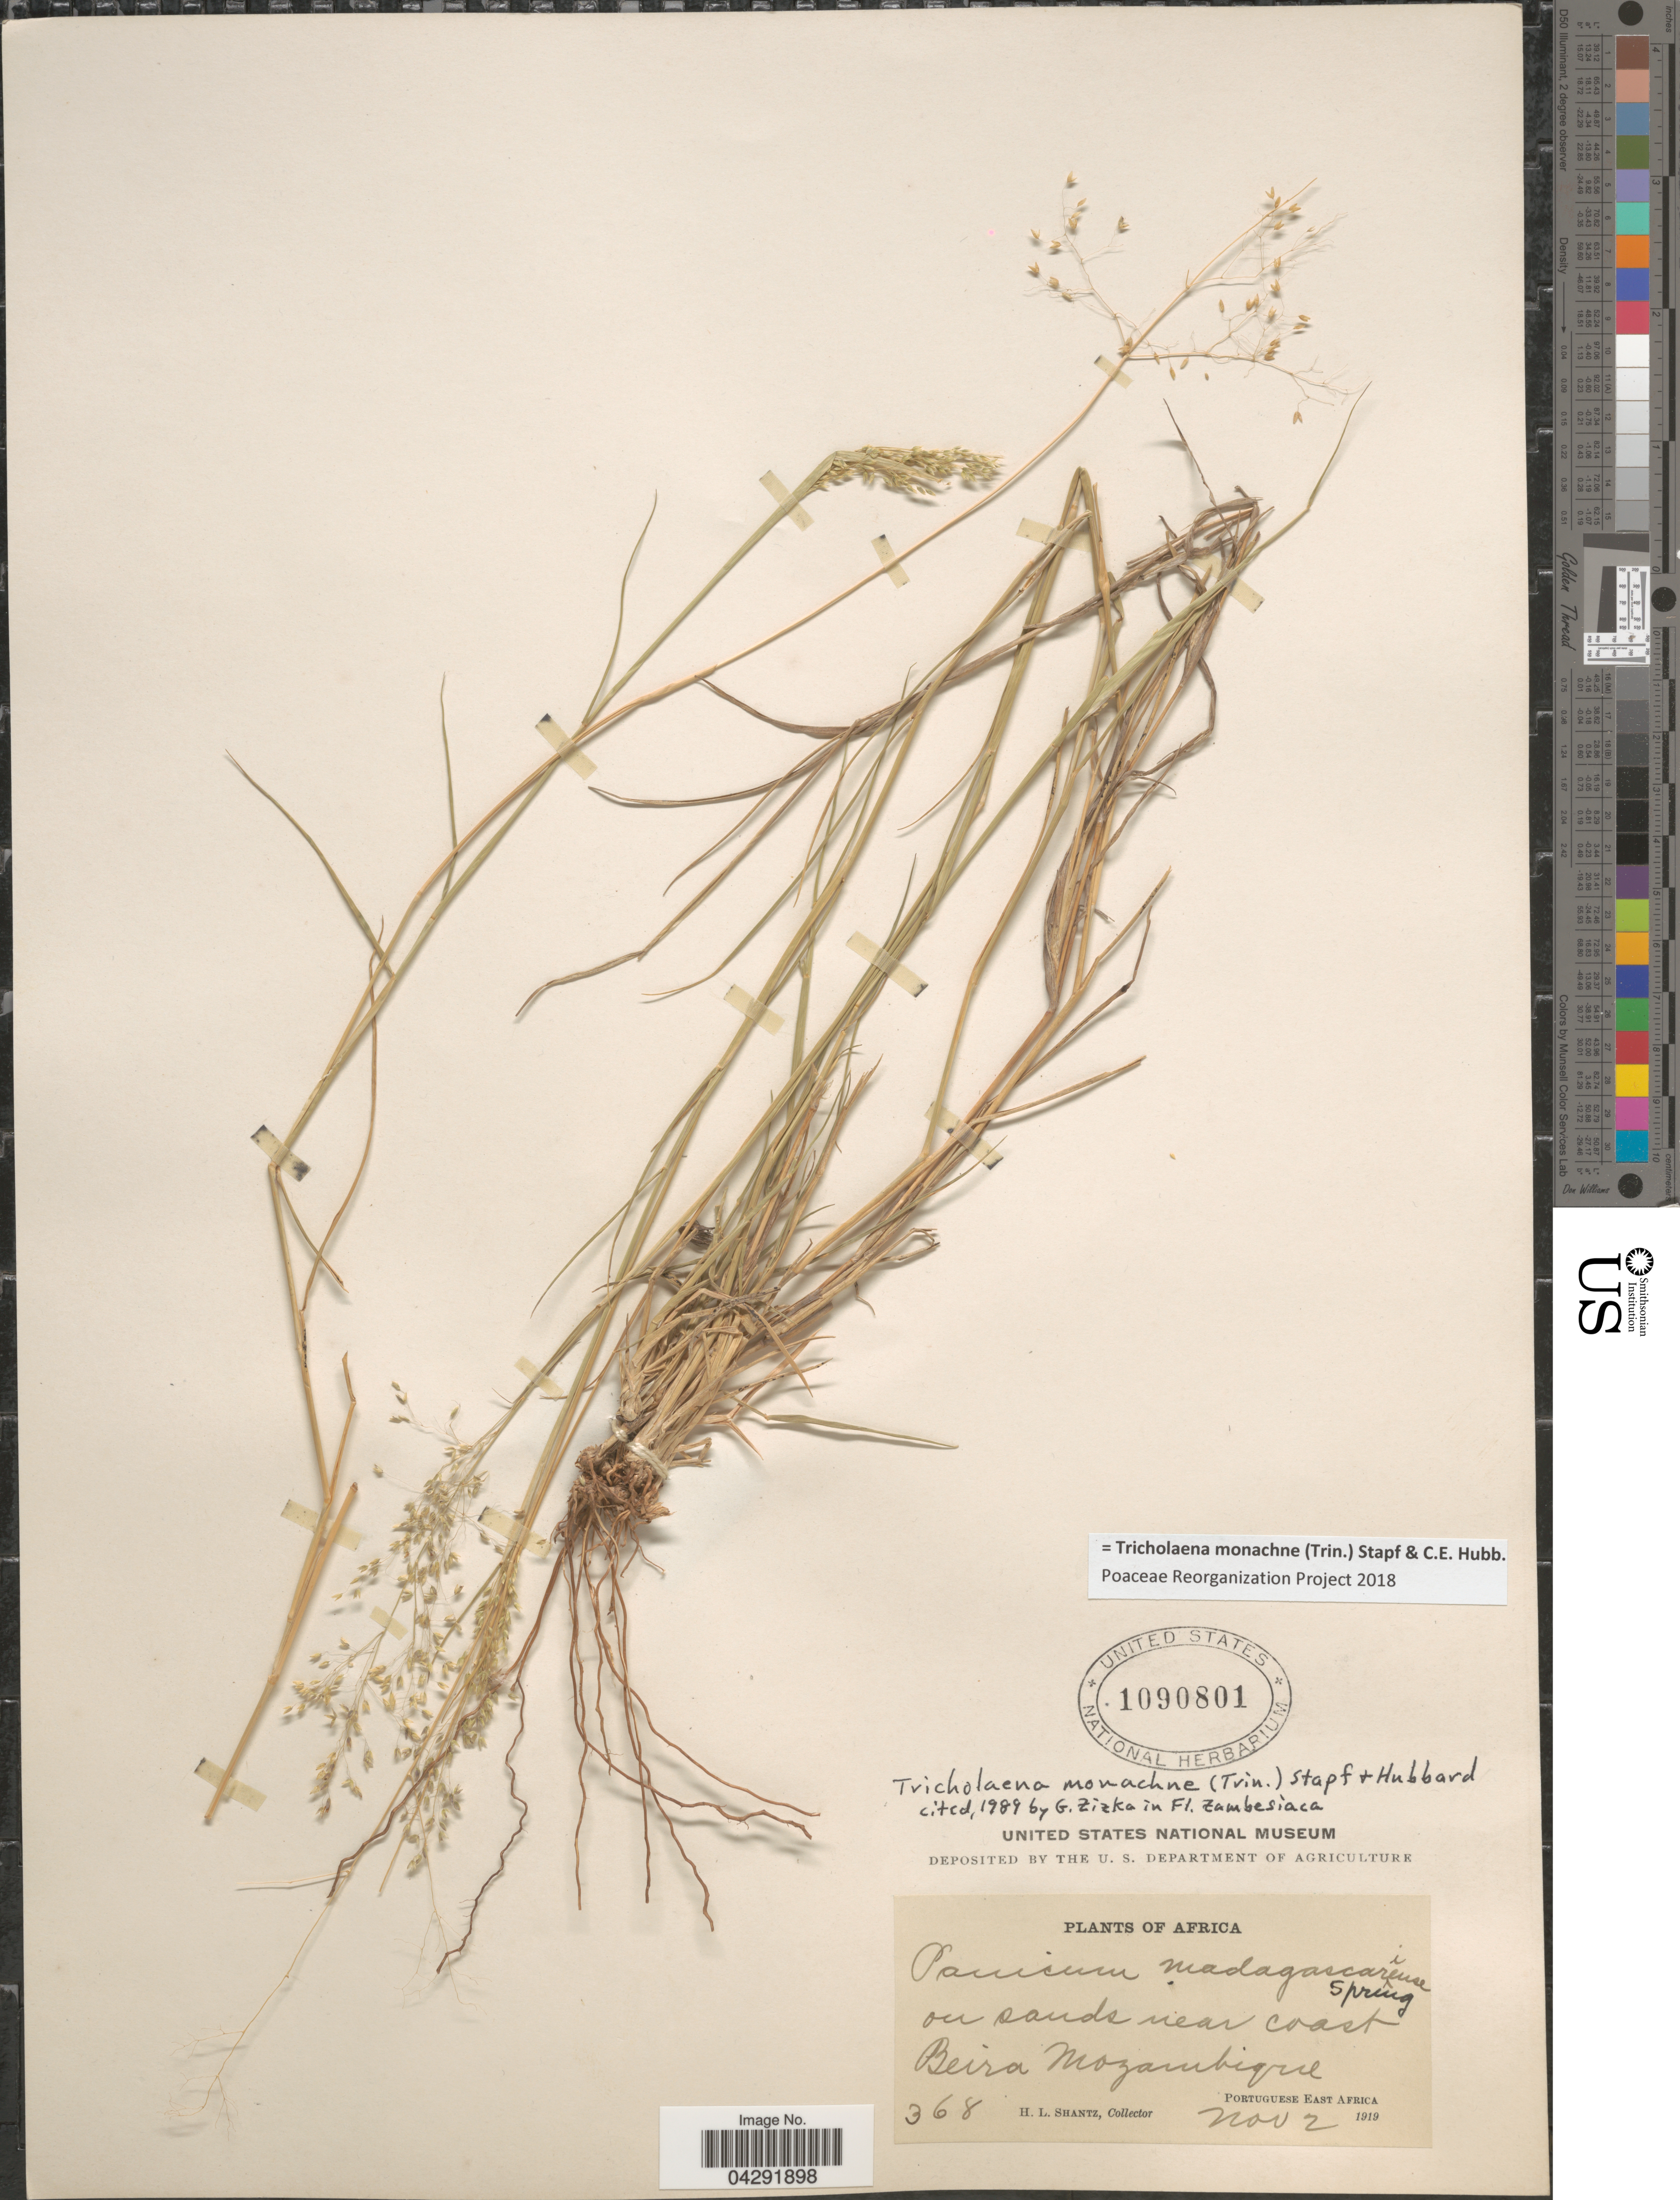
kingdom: Plantae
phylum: Tracheophyta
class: Liliopsida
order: Poales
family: Poaceae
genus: Tricholaena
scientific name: Tricholaena monachne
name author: (Trin.) Stapf & C.E. Hubb.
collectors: H. Shantz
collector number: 368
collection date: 1919-11-02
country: Mozambique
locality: On sands near coast Beira Mozambique. Protuguese East Africa.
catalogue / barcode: US 1090801